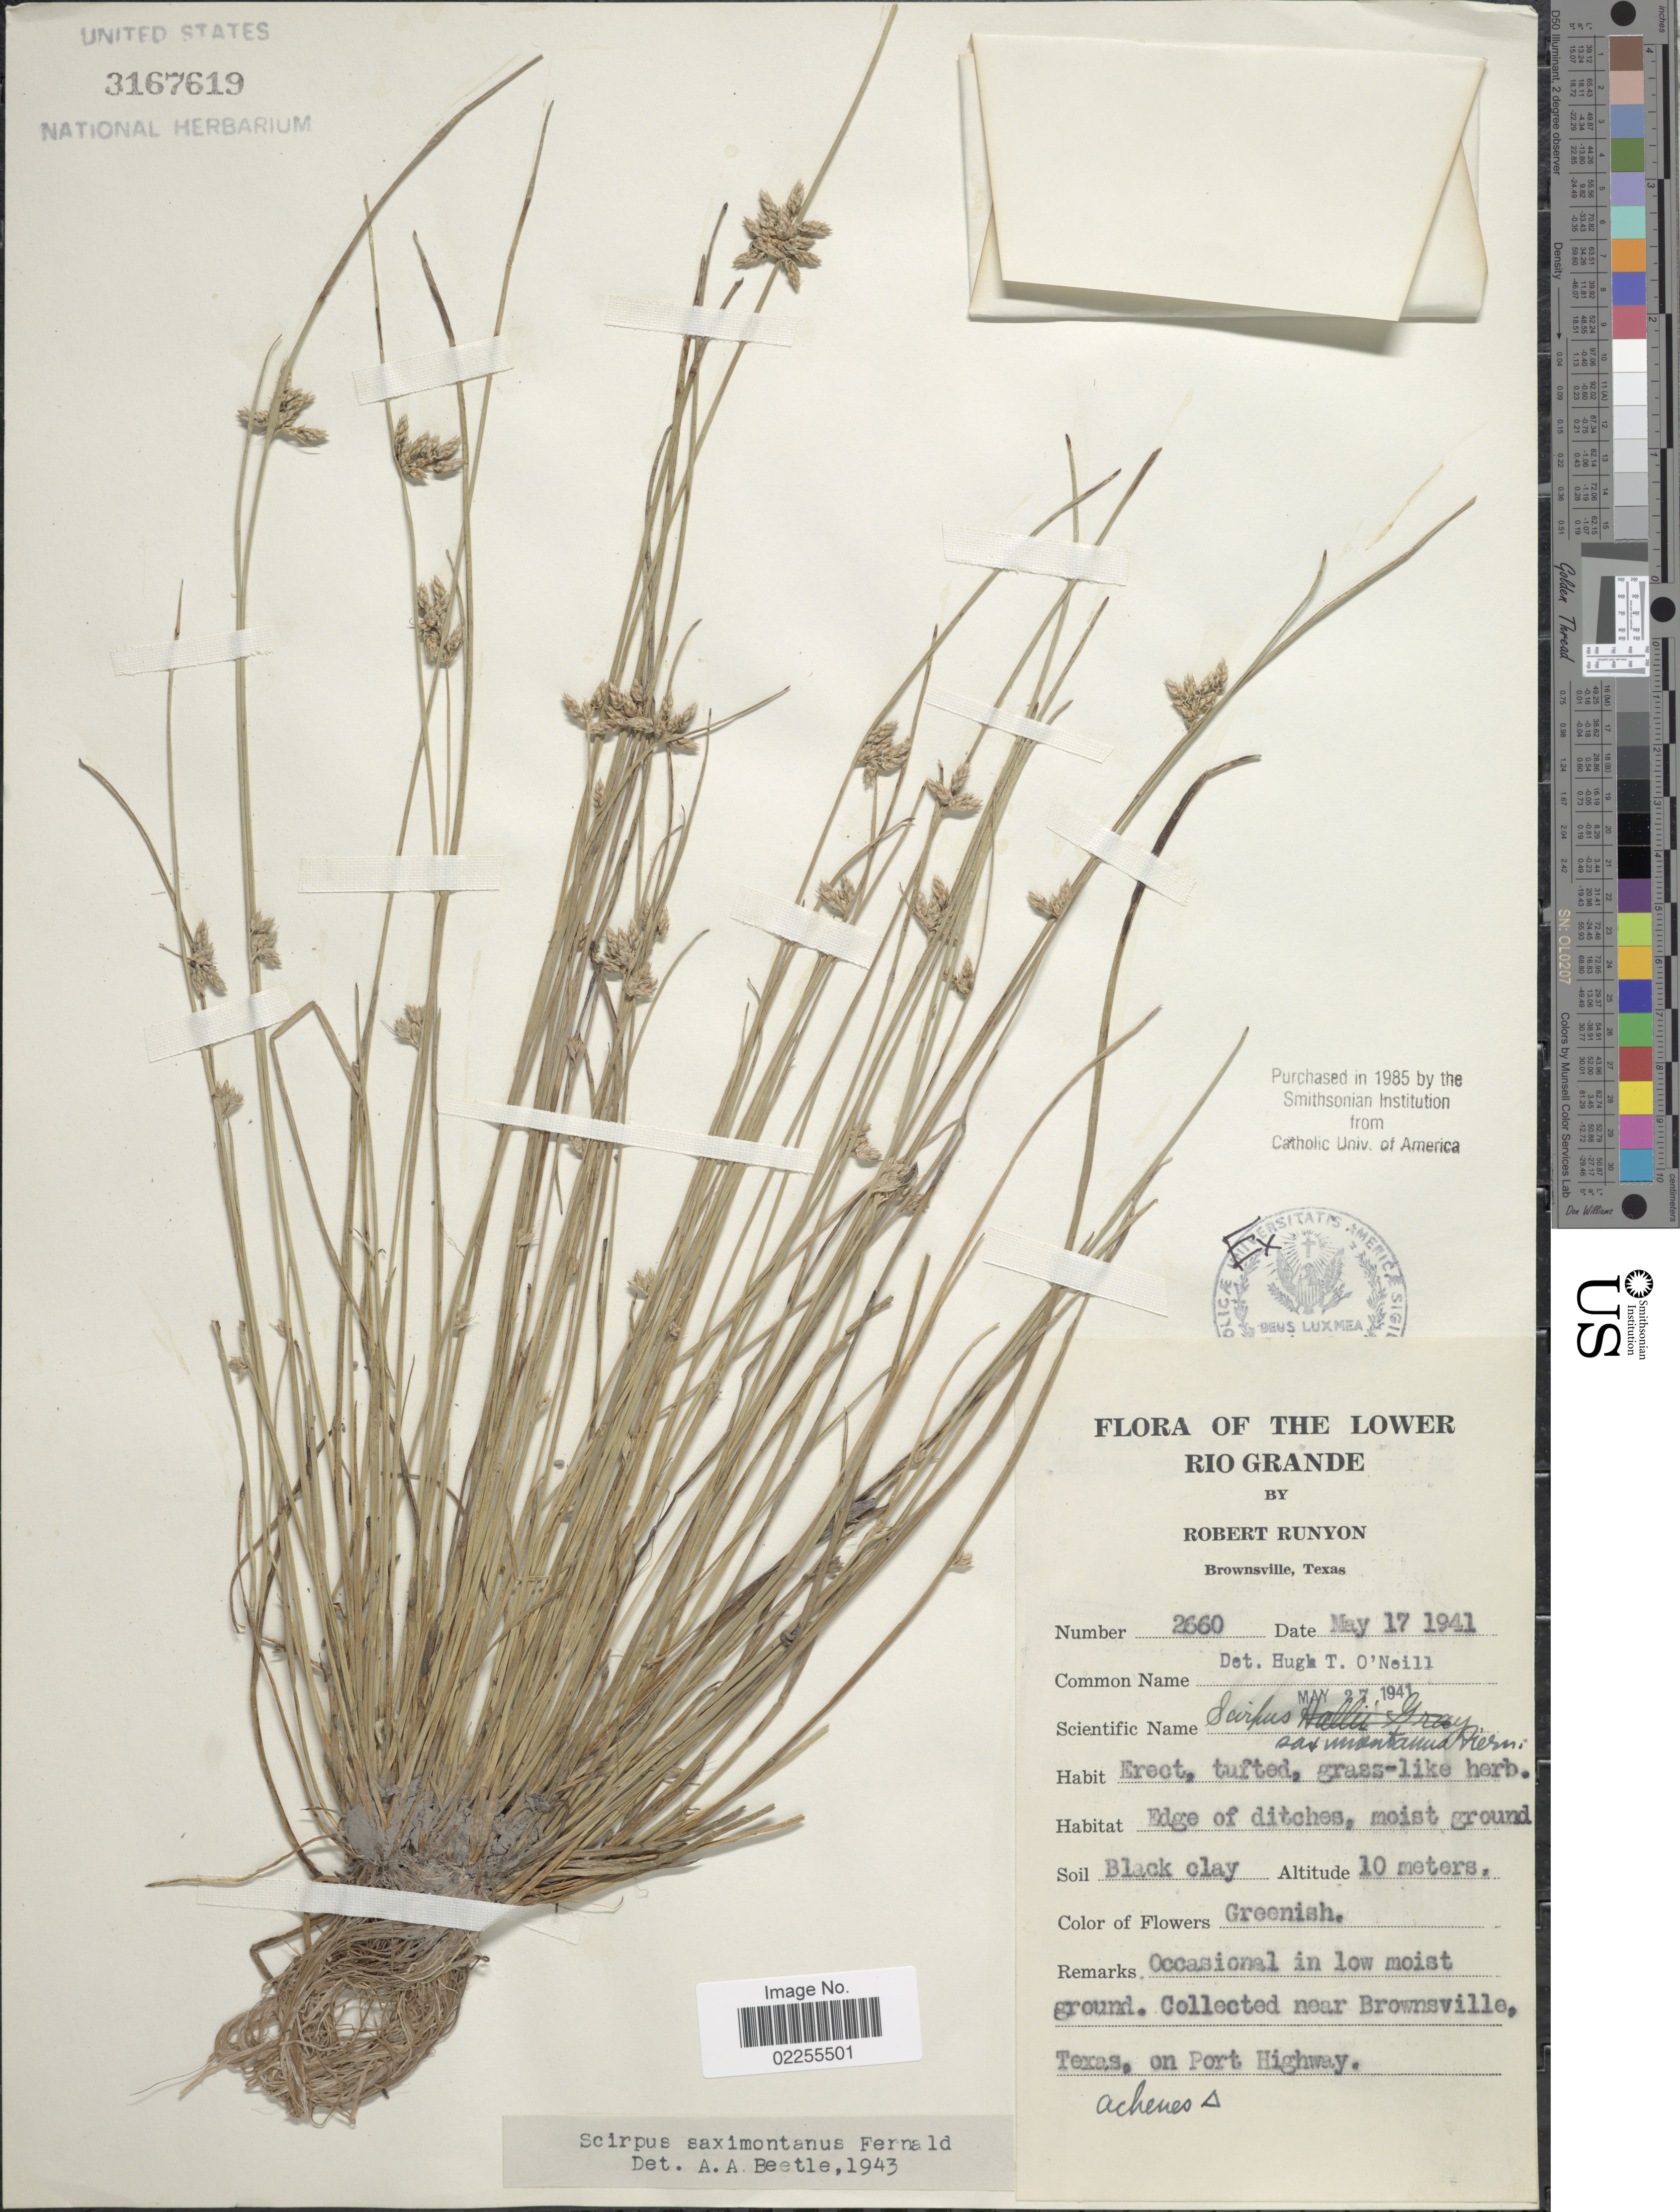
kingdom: Plantae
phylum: Tracheophyta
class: Liliopsida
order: Poales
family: Cyperaceae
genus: Schoenoplectus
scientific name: Schoenoplectus saximontanus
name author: (Fernald) J. Raynal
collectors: R. Runyon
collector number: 2660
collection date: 1941-05-17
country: United States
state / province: Texas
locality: The Lower Rio Grande, edge of ditches, moist ground, on Port Highway, near Brownsville.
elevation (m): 10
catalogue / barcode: US 3167619